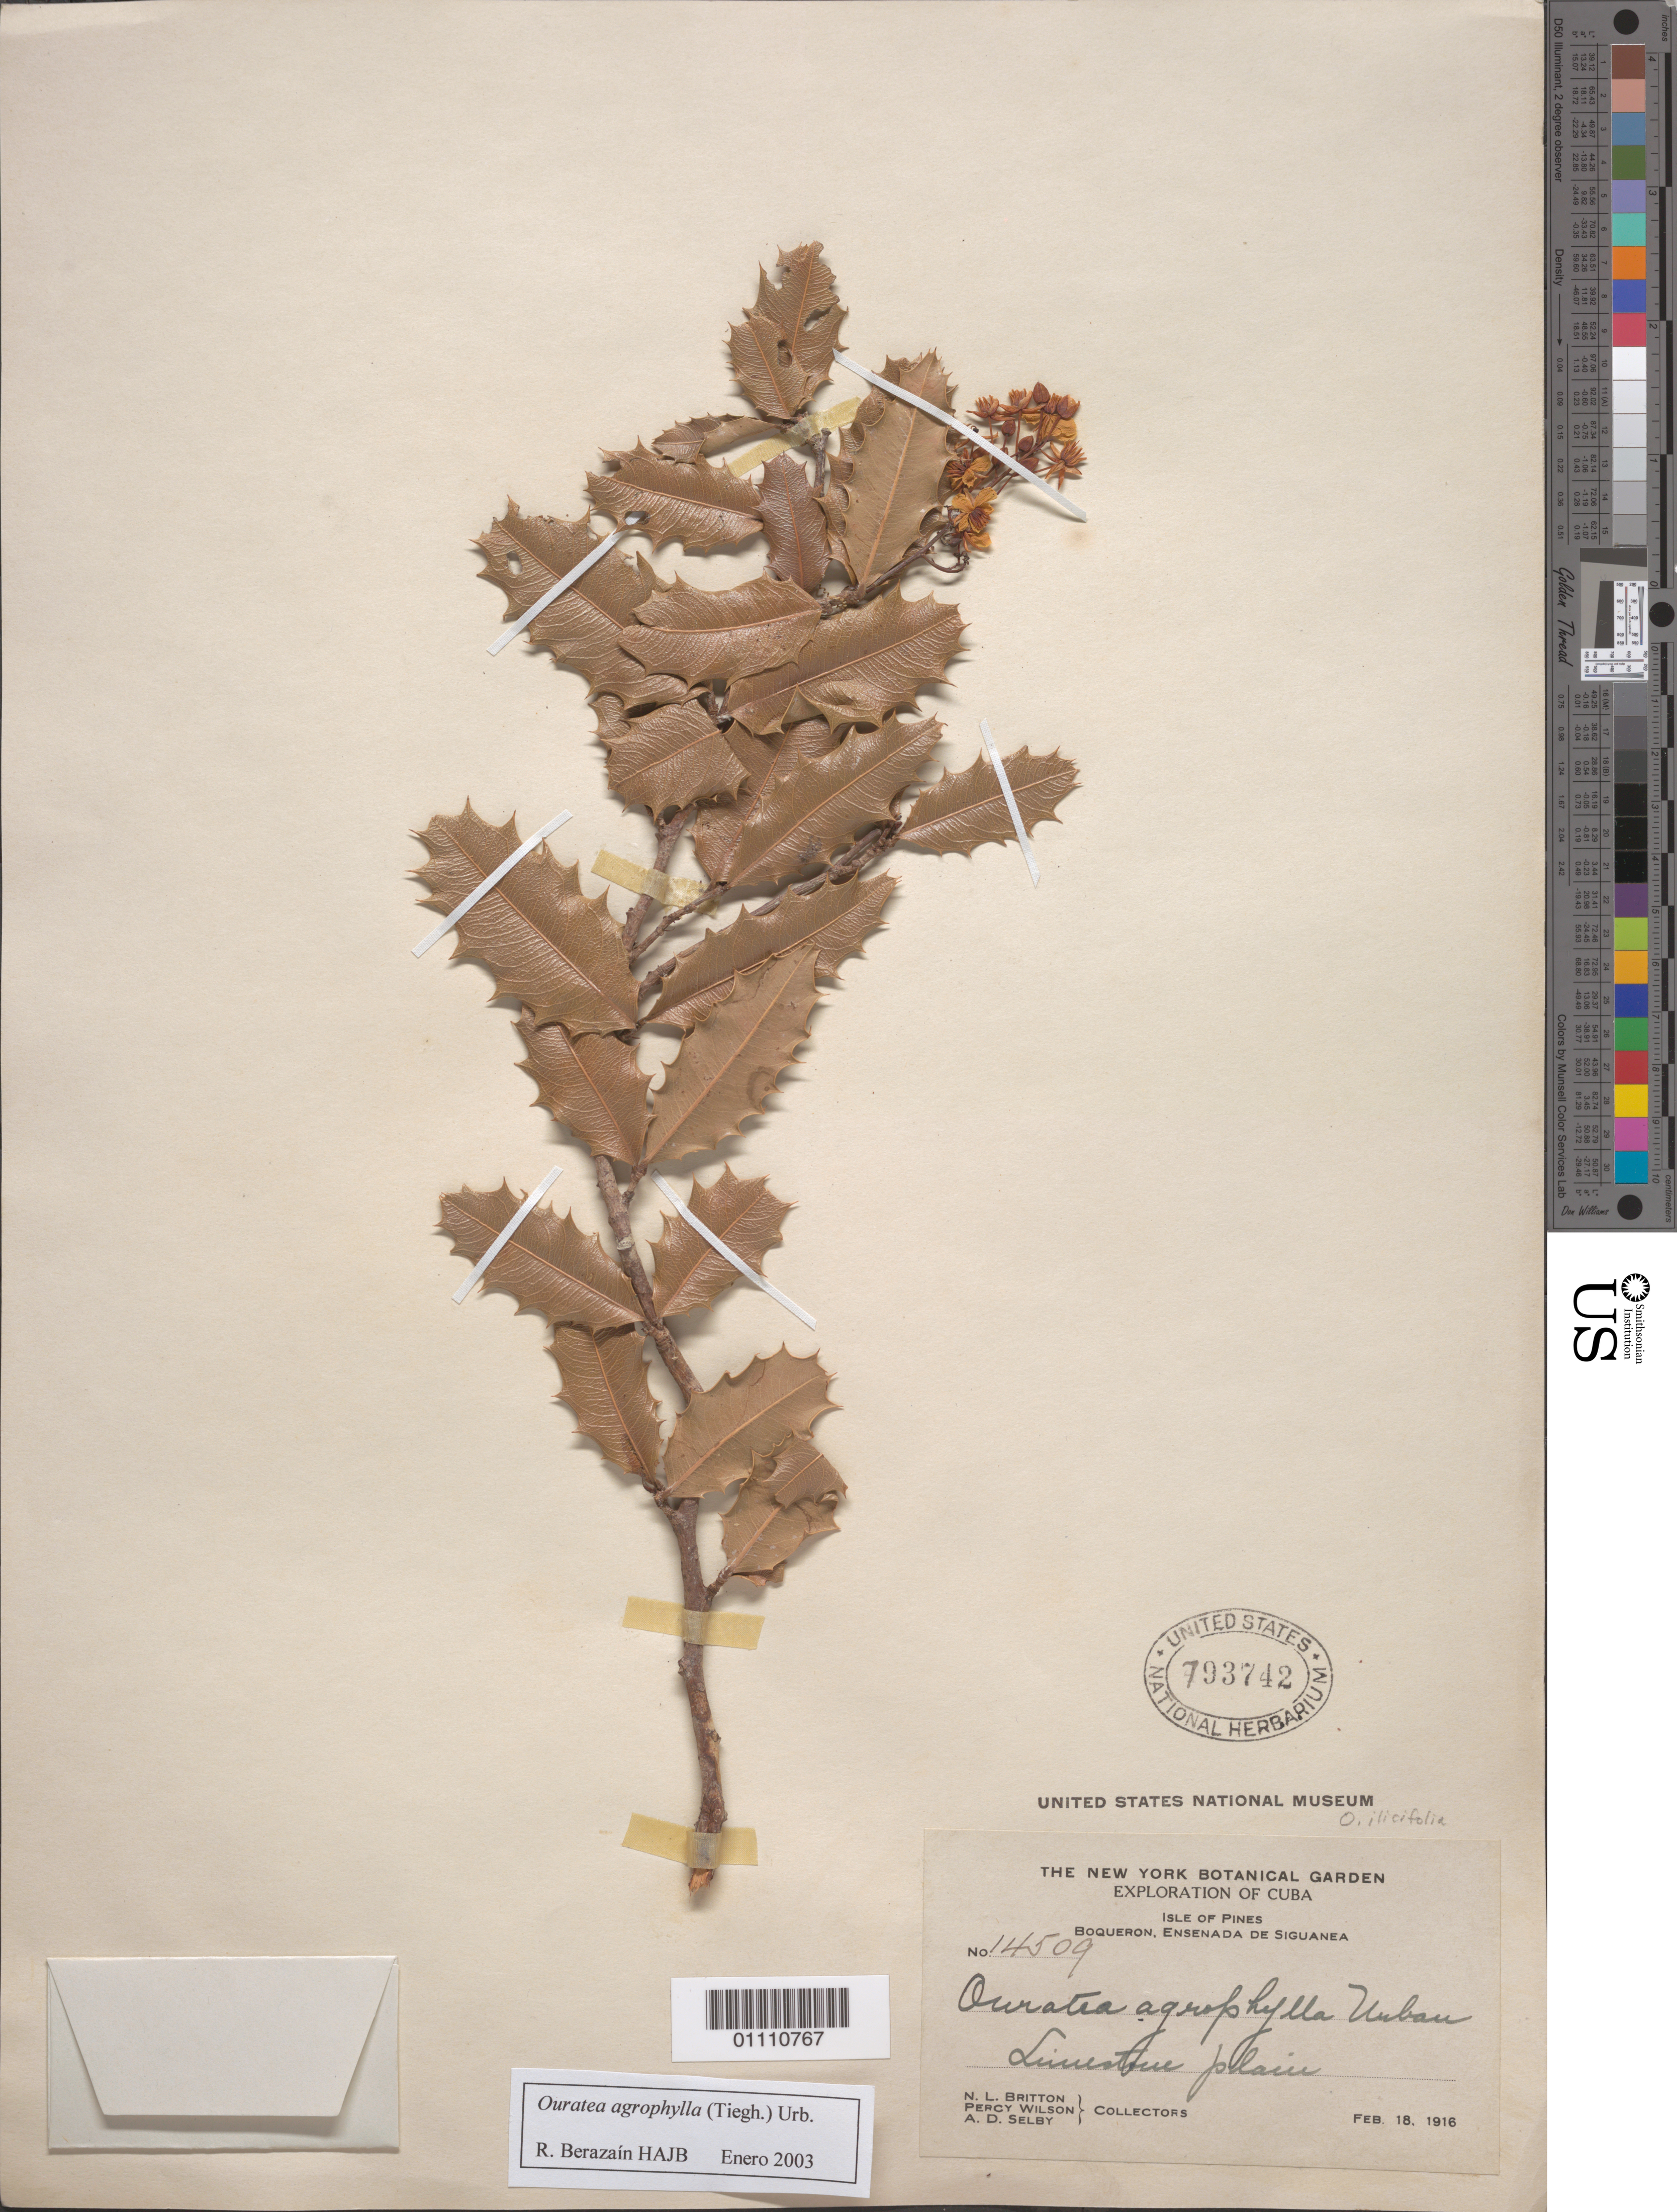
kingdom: Plantae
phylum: Tracheophyta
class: Magnoliopsida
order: Malpighiales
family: Ochnaceae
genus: Ouratea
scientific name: Ouratea agrophylla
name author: (Tiegh.) Urb.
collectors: N. Britton, P. Wilson & A. Selby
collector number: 14509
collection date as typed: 18 Feb 1916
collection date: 1916-02-18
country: Cuba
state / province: Isla de La Juventud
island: Isla de la Juventud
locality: Boqueron, Ensenada de Siguanea, Isle of Pines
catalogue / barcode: US 793742